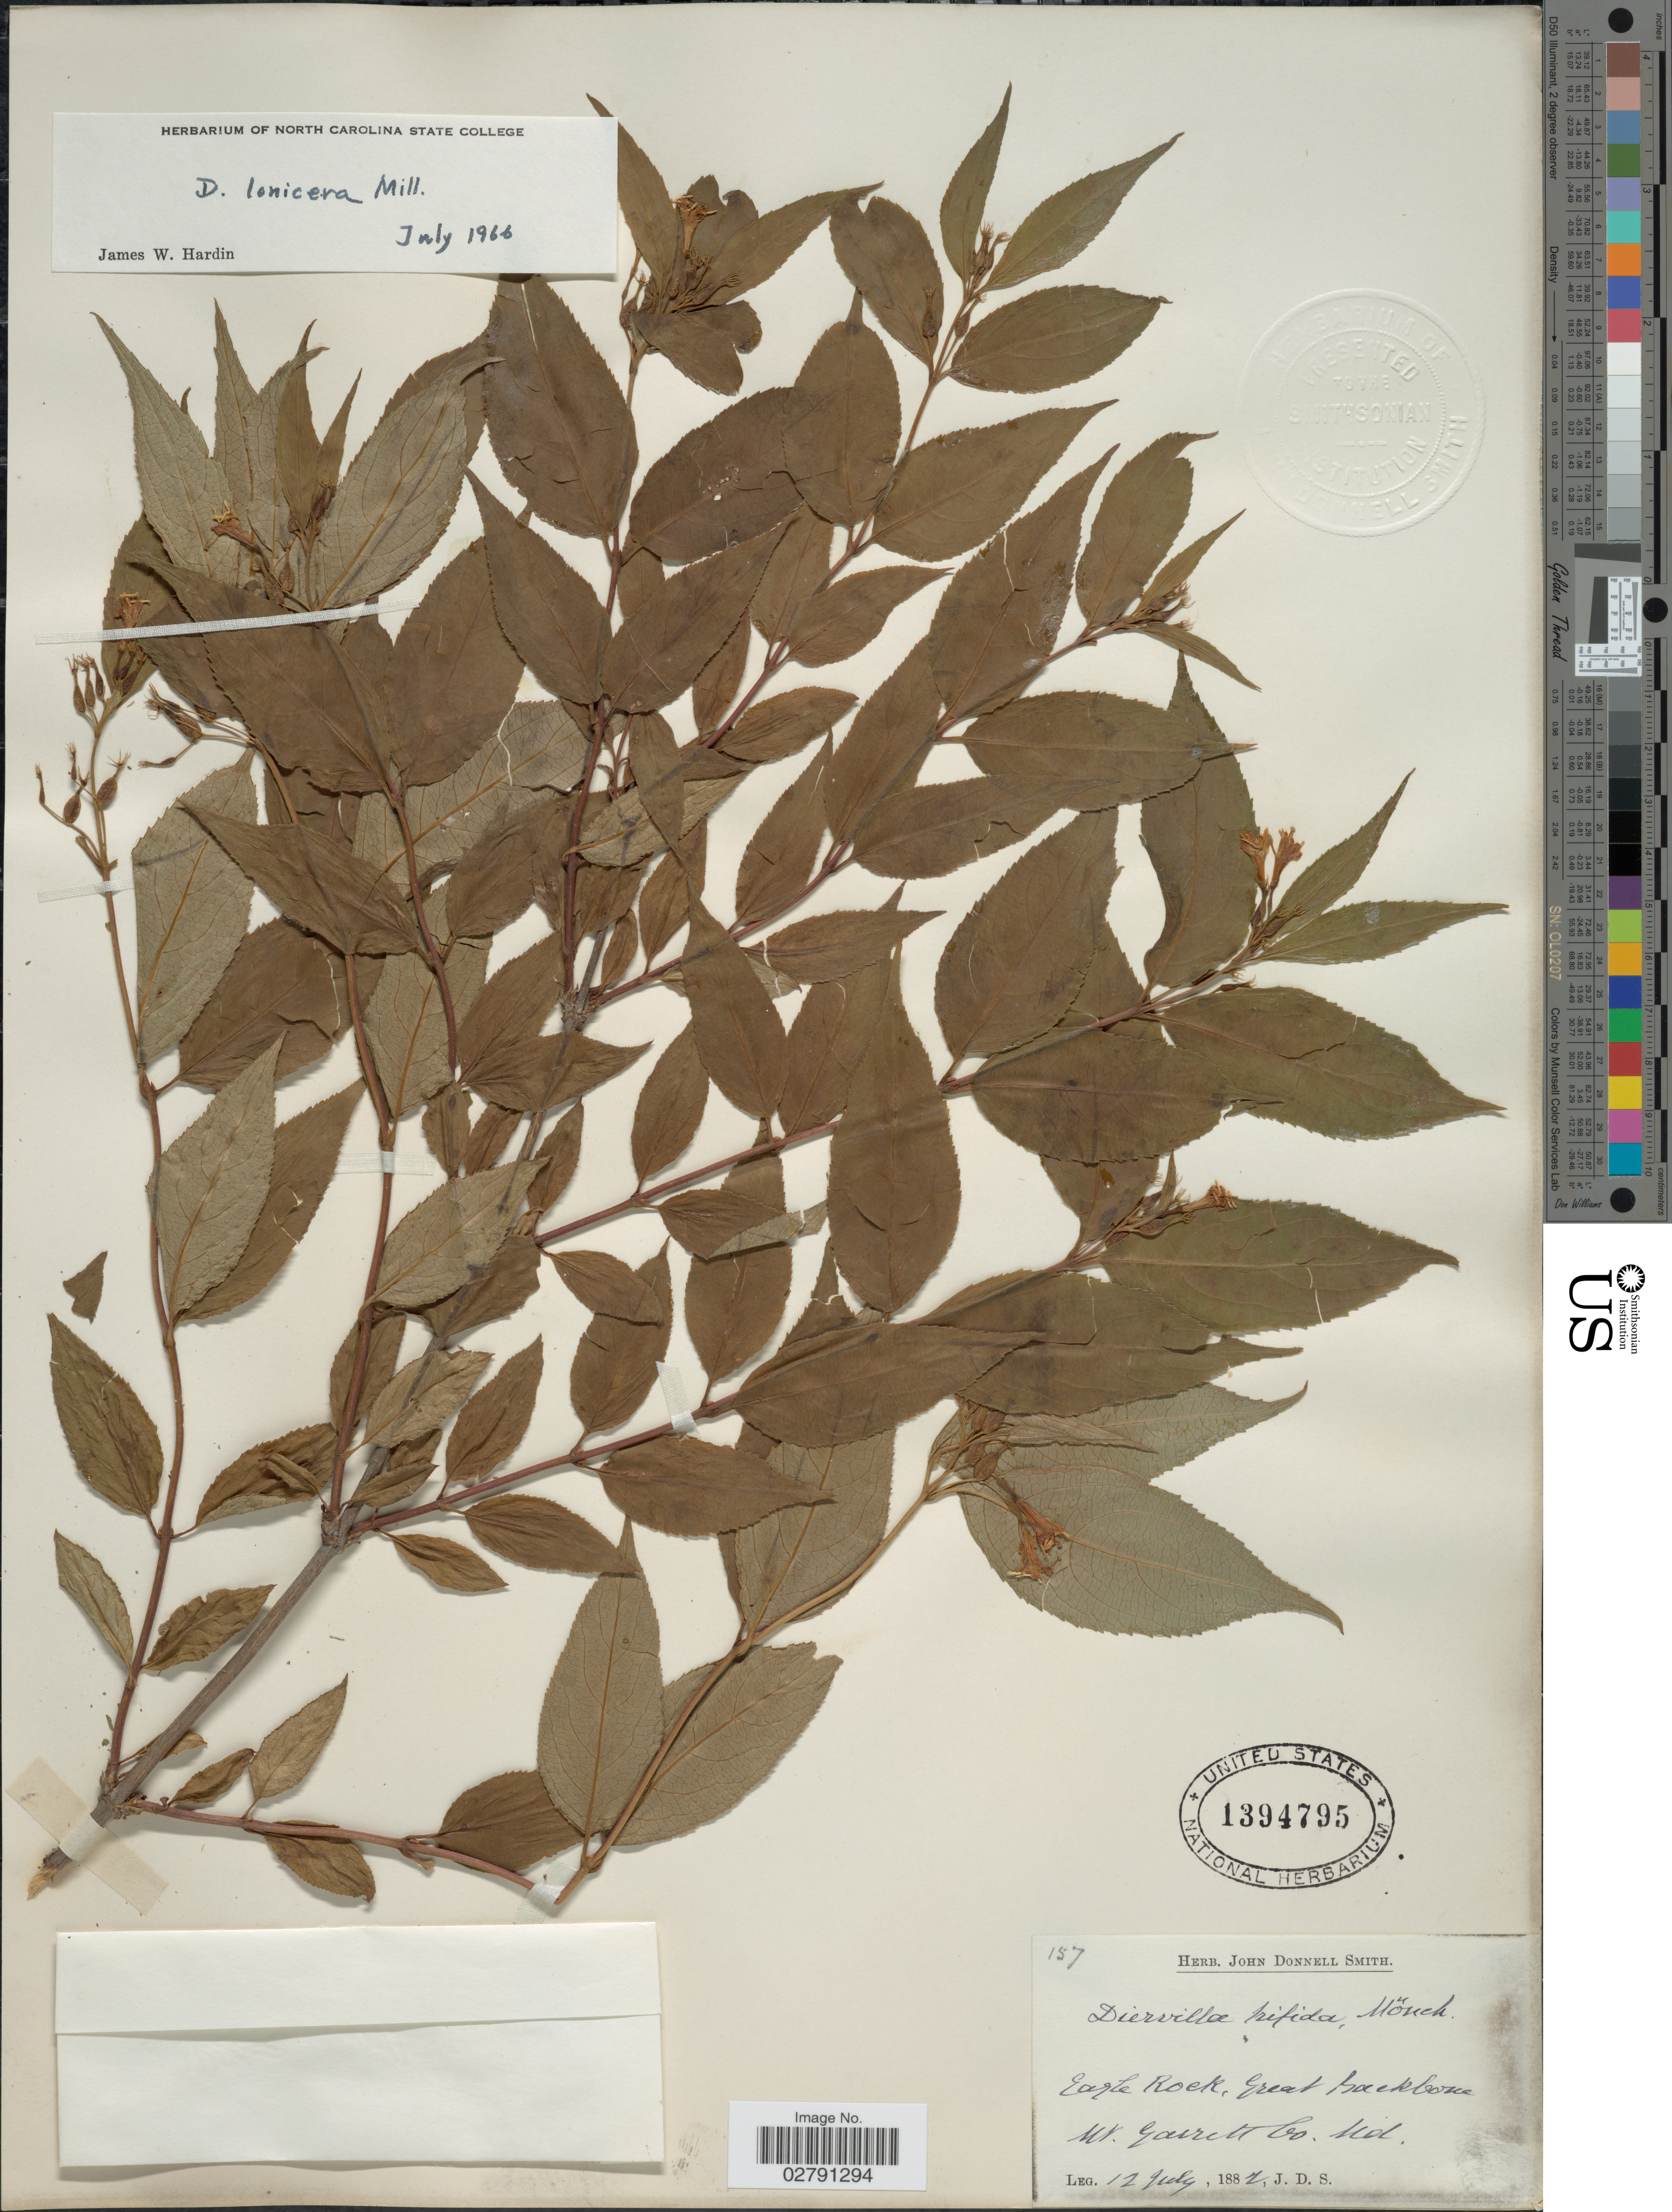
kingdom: Plantae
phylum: Tracheophyta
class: Magnoliopsida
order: Dipsacales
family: Caprifoliaceae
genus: Diervilla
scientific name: Diervilla lonicera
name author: Mill.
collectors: J. Donnell Smith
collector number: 157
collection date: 1882-07-12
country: United States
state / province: Maryland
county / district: Garrett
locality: Eagle Rock, Great Backbone Mt. Garrett Co.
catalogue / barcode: US 1394795